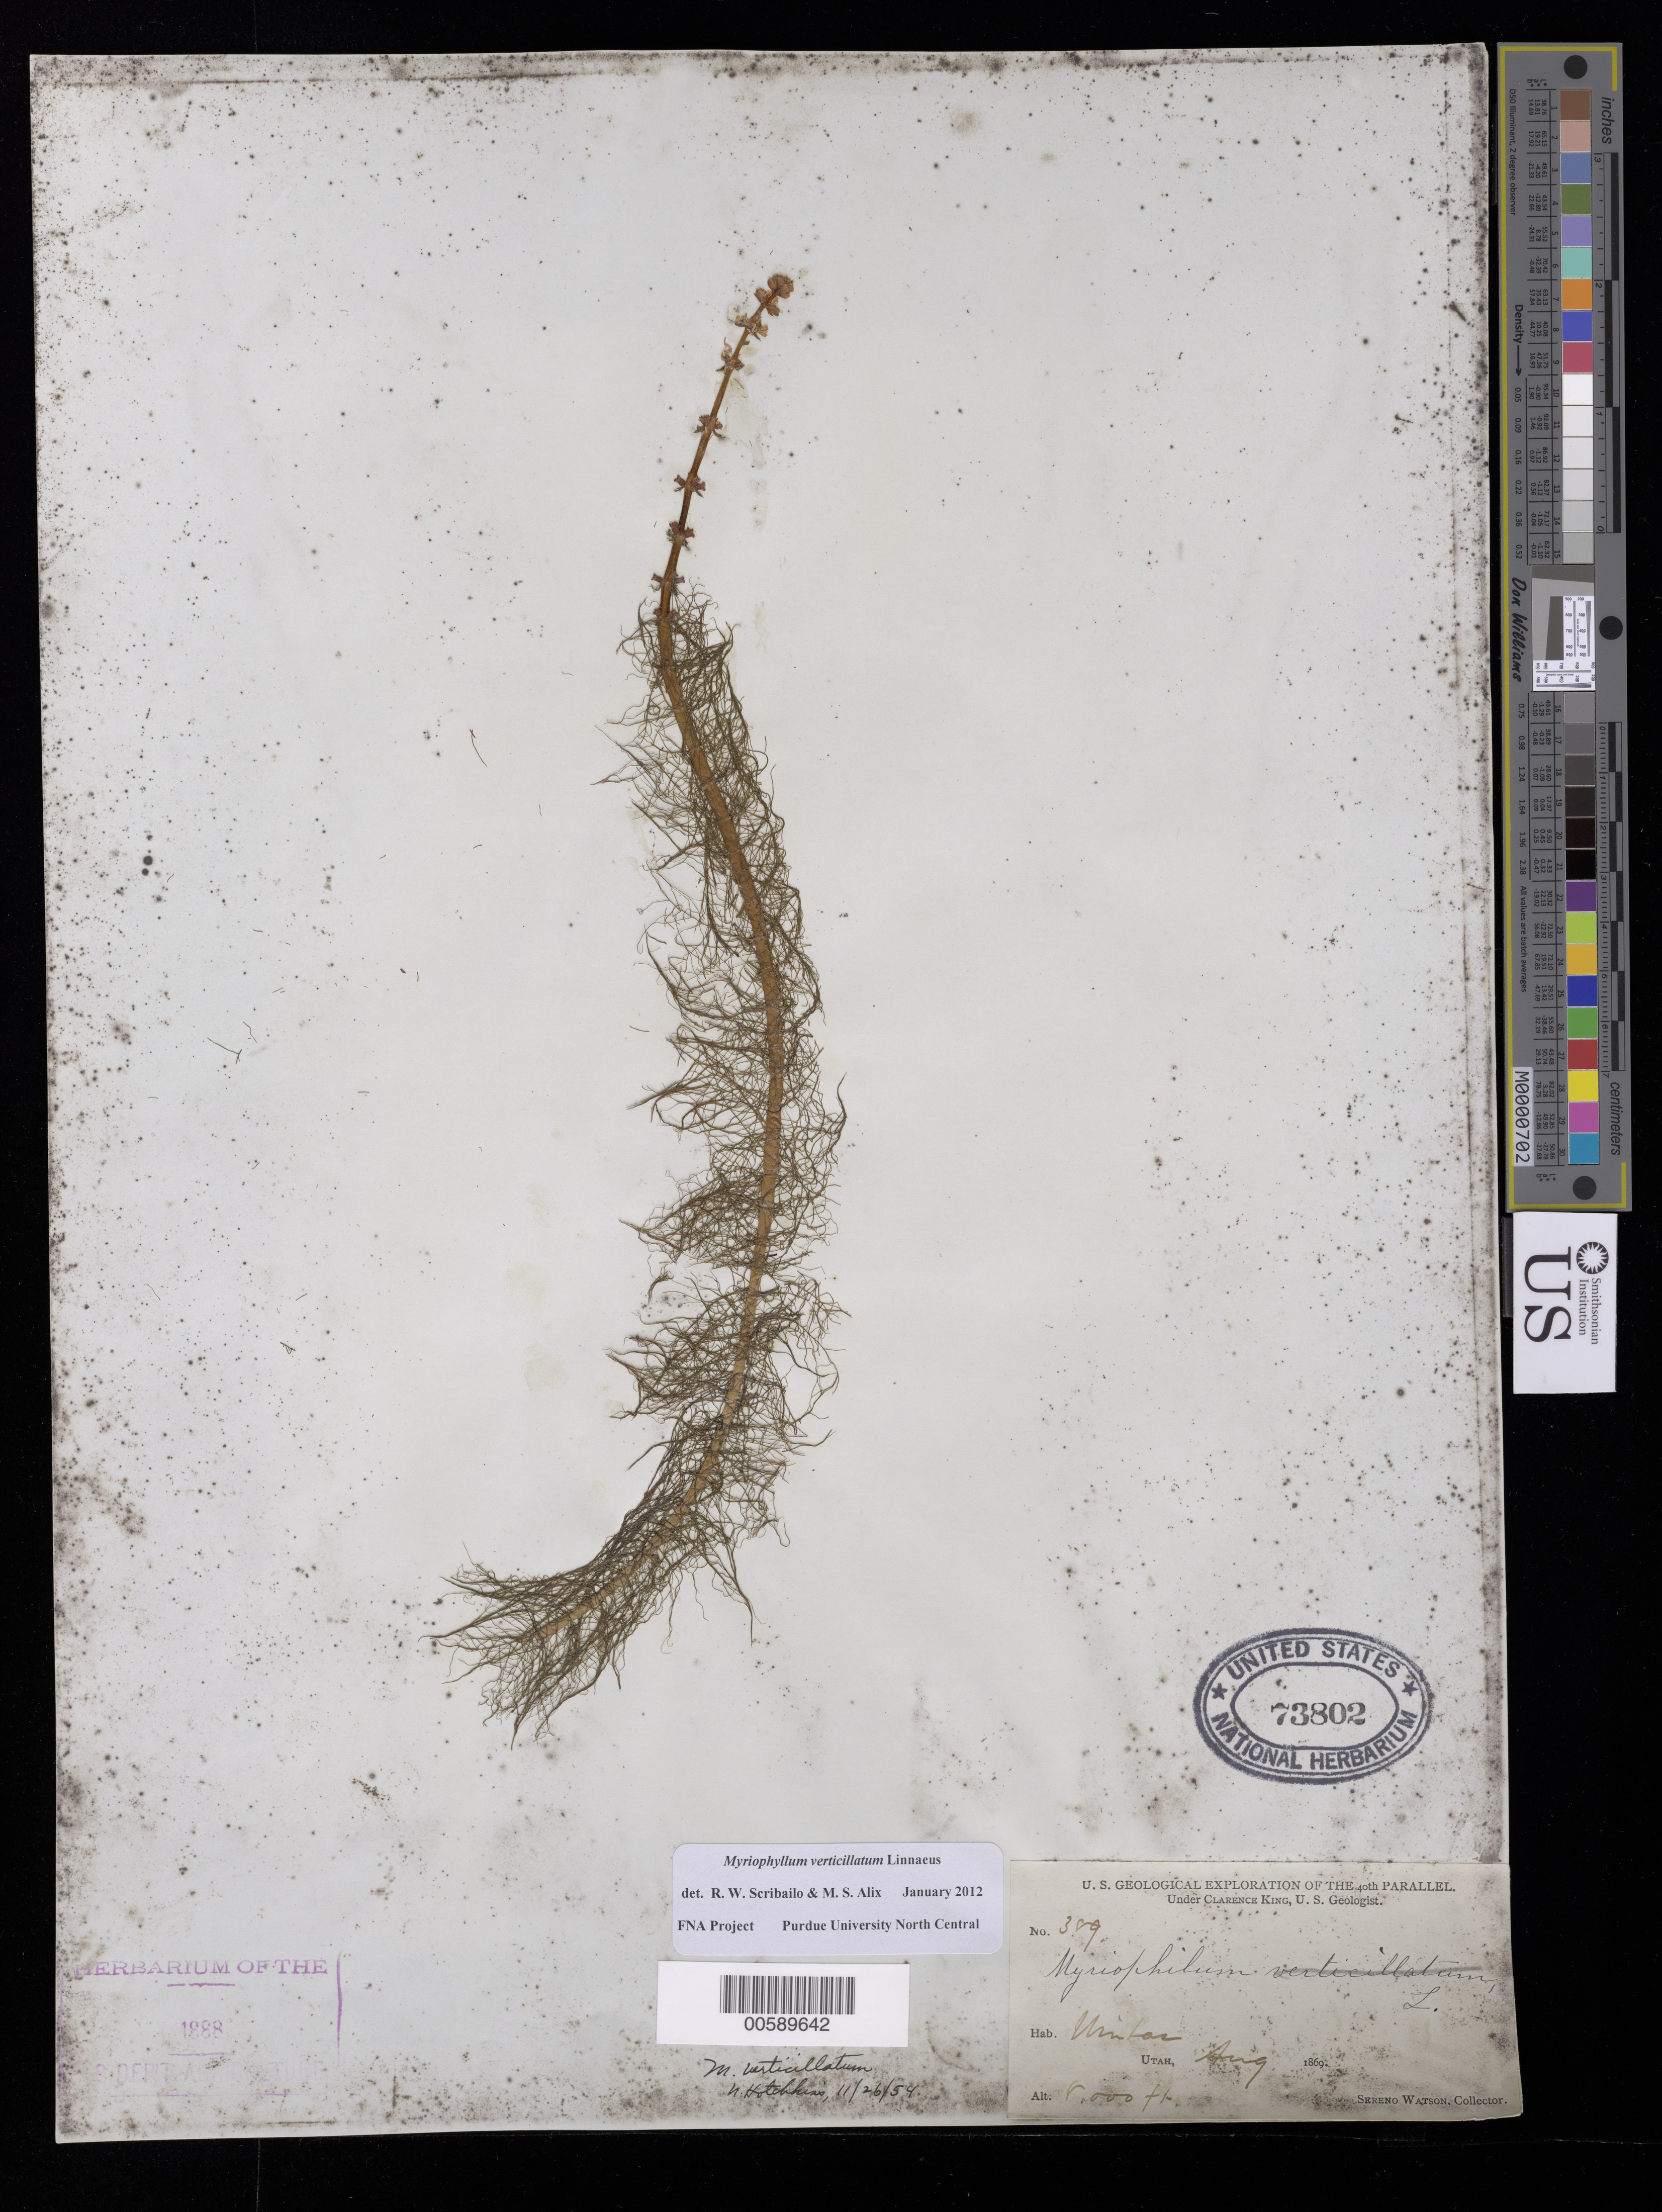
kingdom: Plantae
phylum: Tracheophyta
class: Magnoliopsida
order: Saxifragales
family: Haloragaceae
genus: Myriophyllum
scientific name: Myriophyllum verticillatum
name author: L.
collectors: S. Watson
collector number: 309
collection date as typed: Aug 1869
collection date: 1869-08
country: United States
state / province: Utah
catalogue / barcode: US 73802